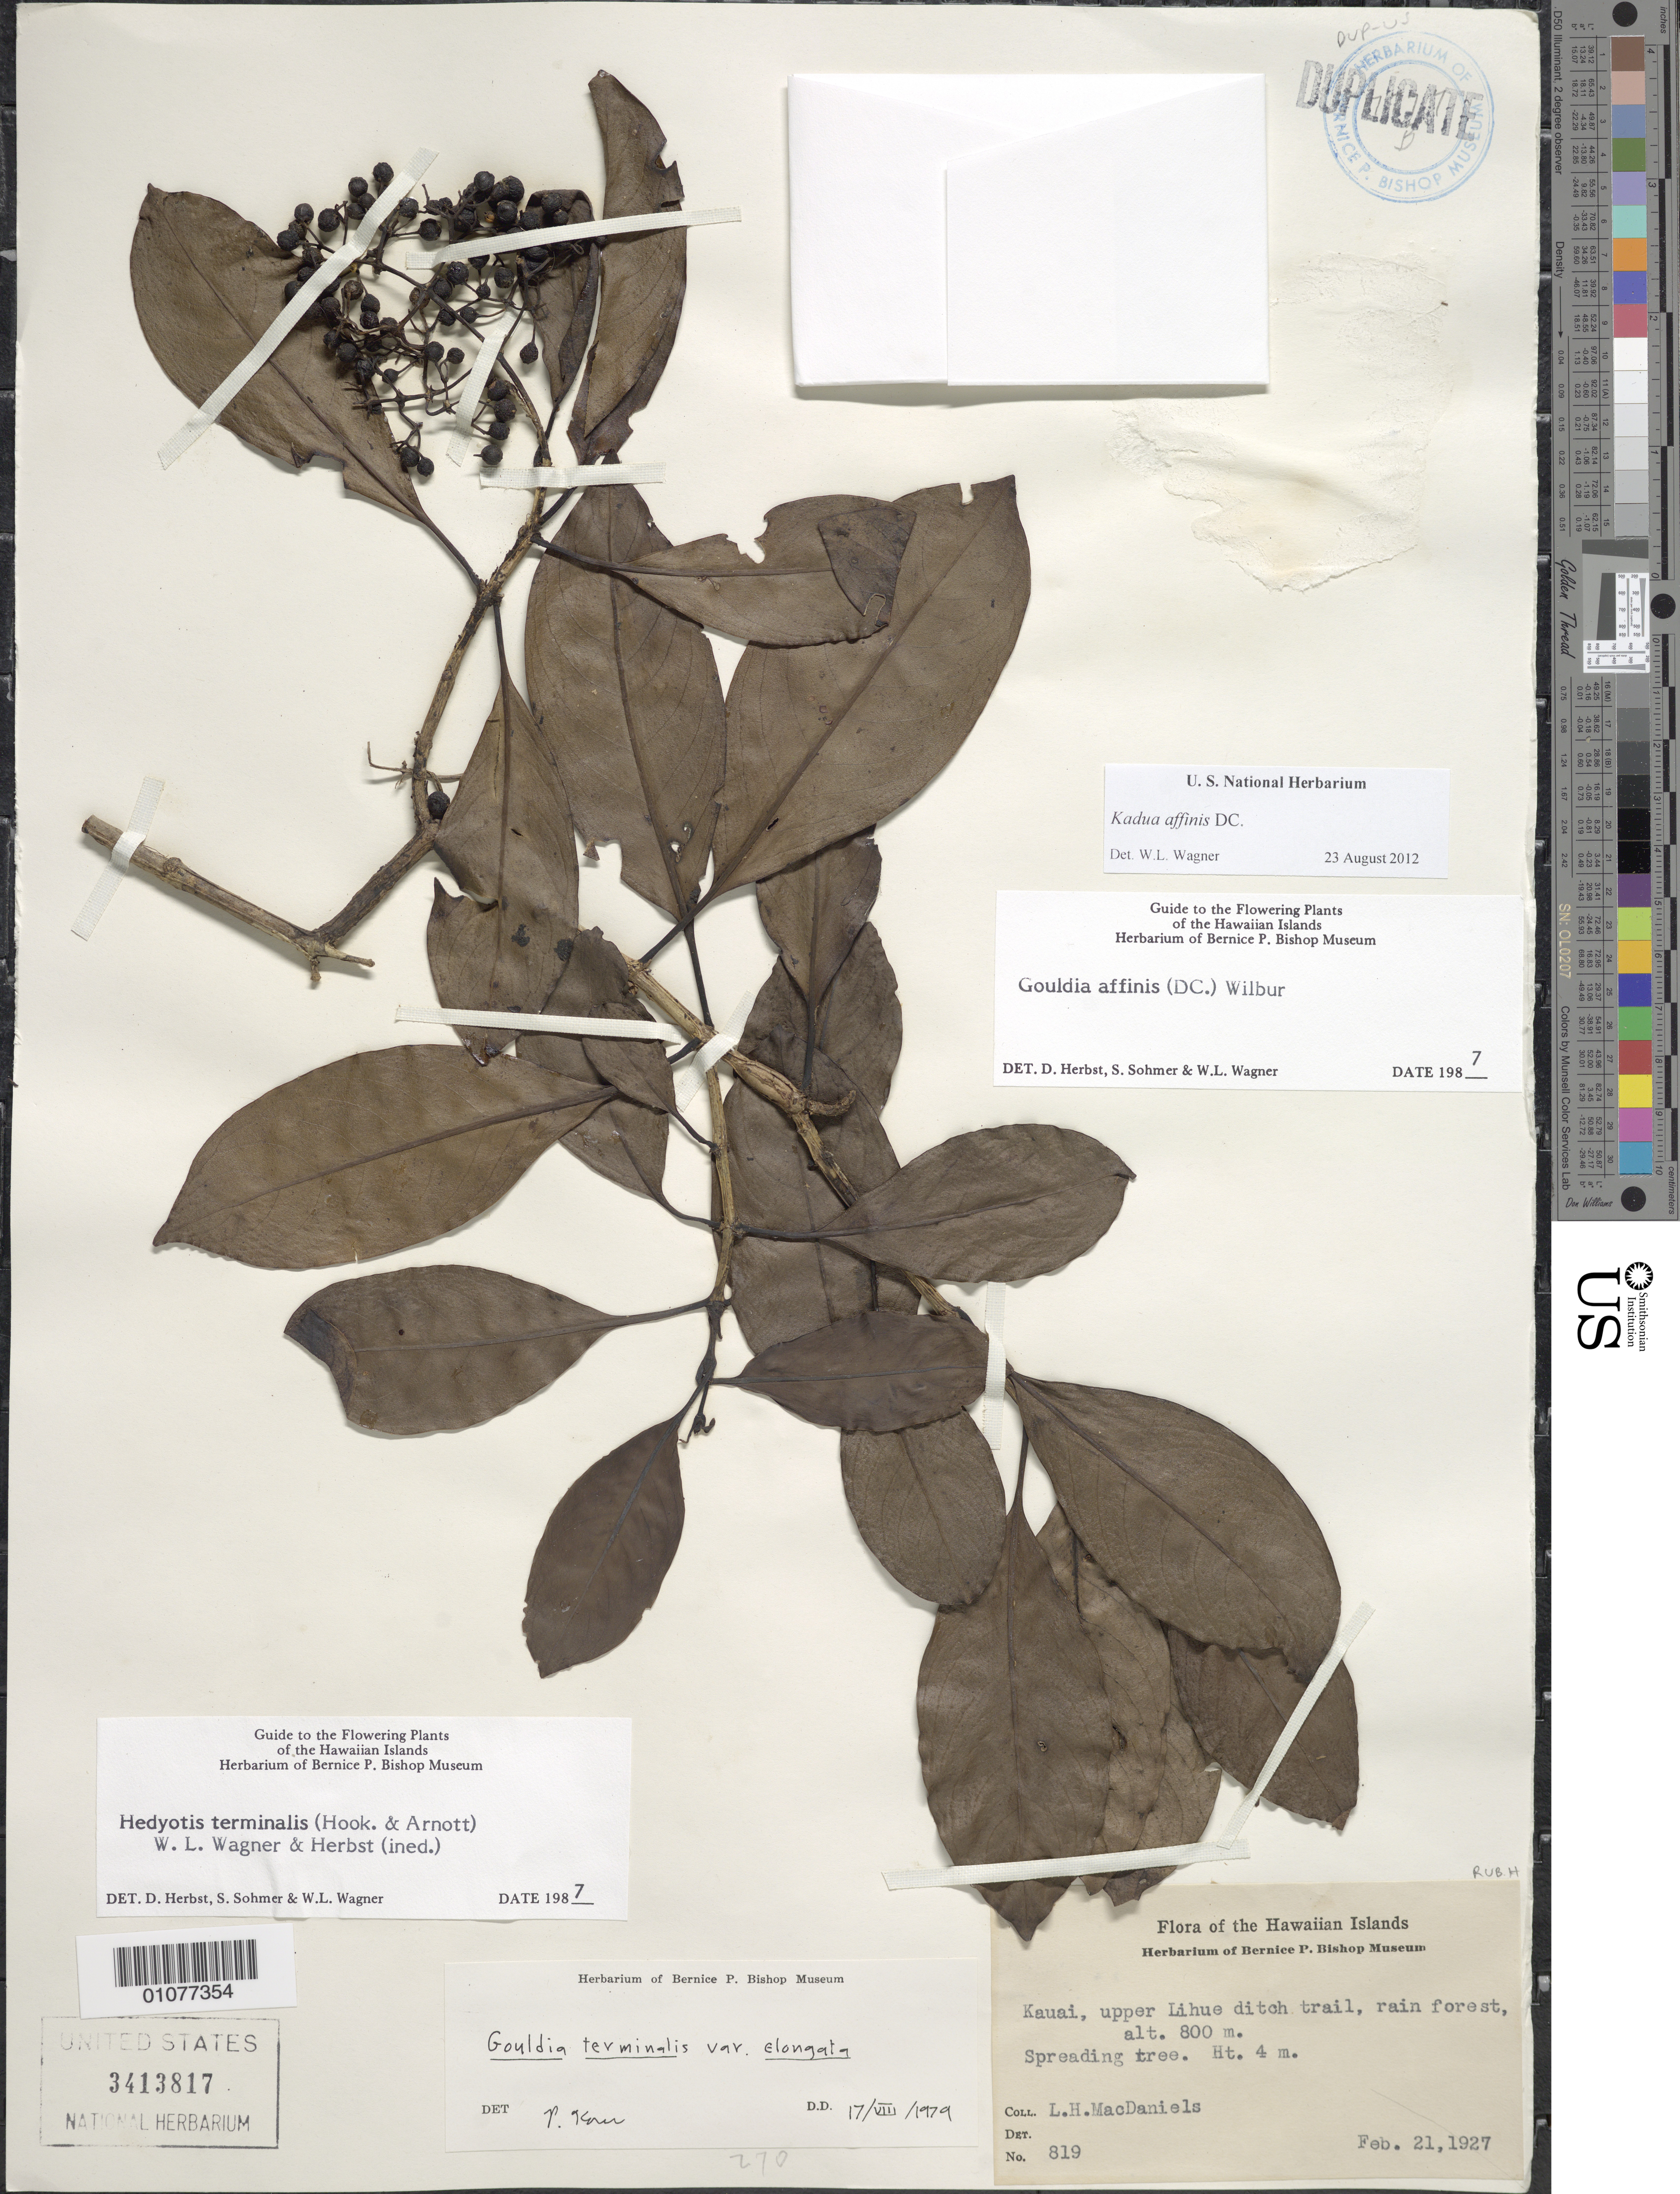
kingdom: Plantae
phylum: Tracheophyta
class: Magnoliopsida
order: Gentianales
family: Rubiaceae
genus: Kadua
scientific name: Kadua affinis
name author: DC.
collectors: L. H. MacDaniels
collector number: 819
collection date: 1927-02-21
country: United States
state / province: Hawaii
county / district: Kaui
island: Kaua'i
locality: upper Lihue ditch trail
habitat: rain forest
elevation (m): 800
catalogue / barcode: US 3413817